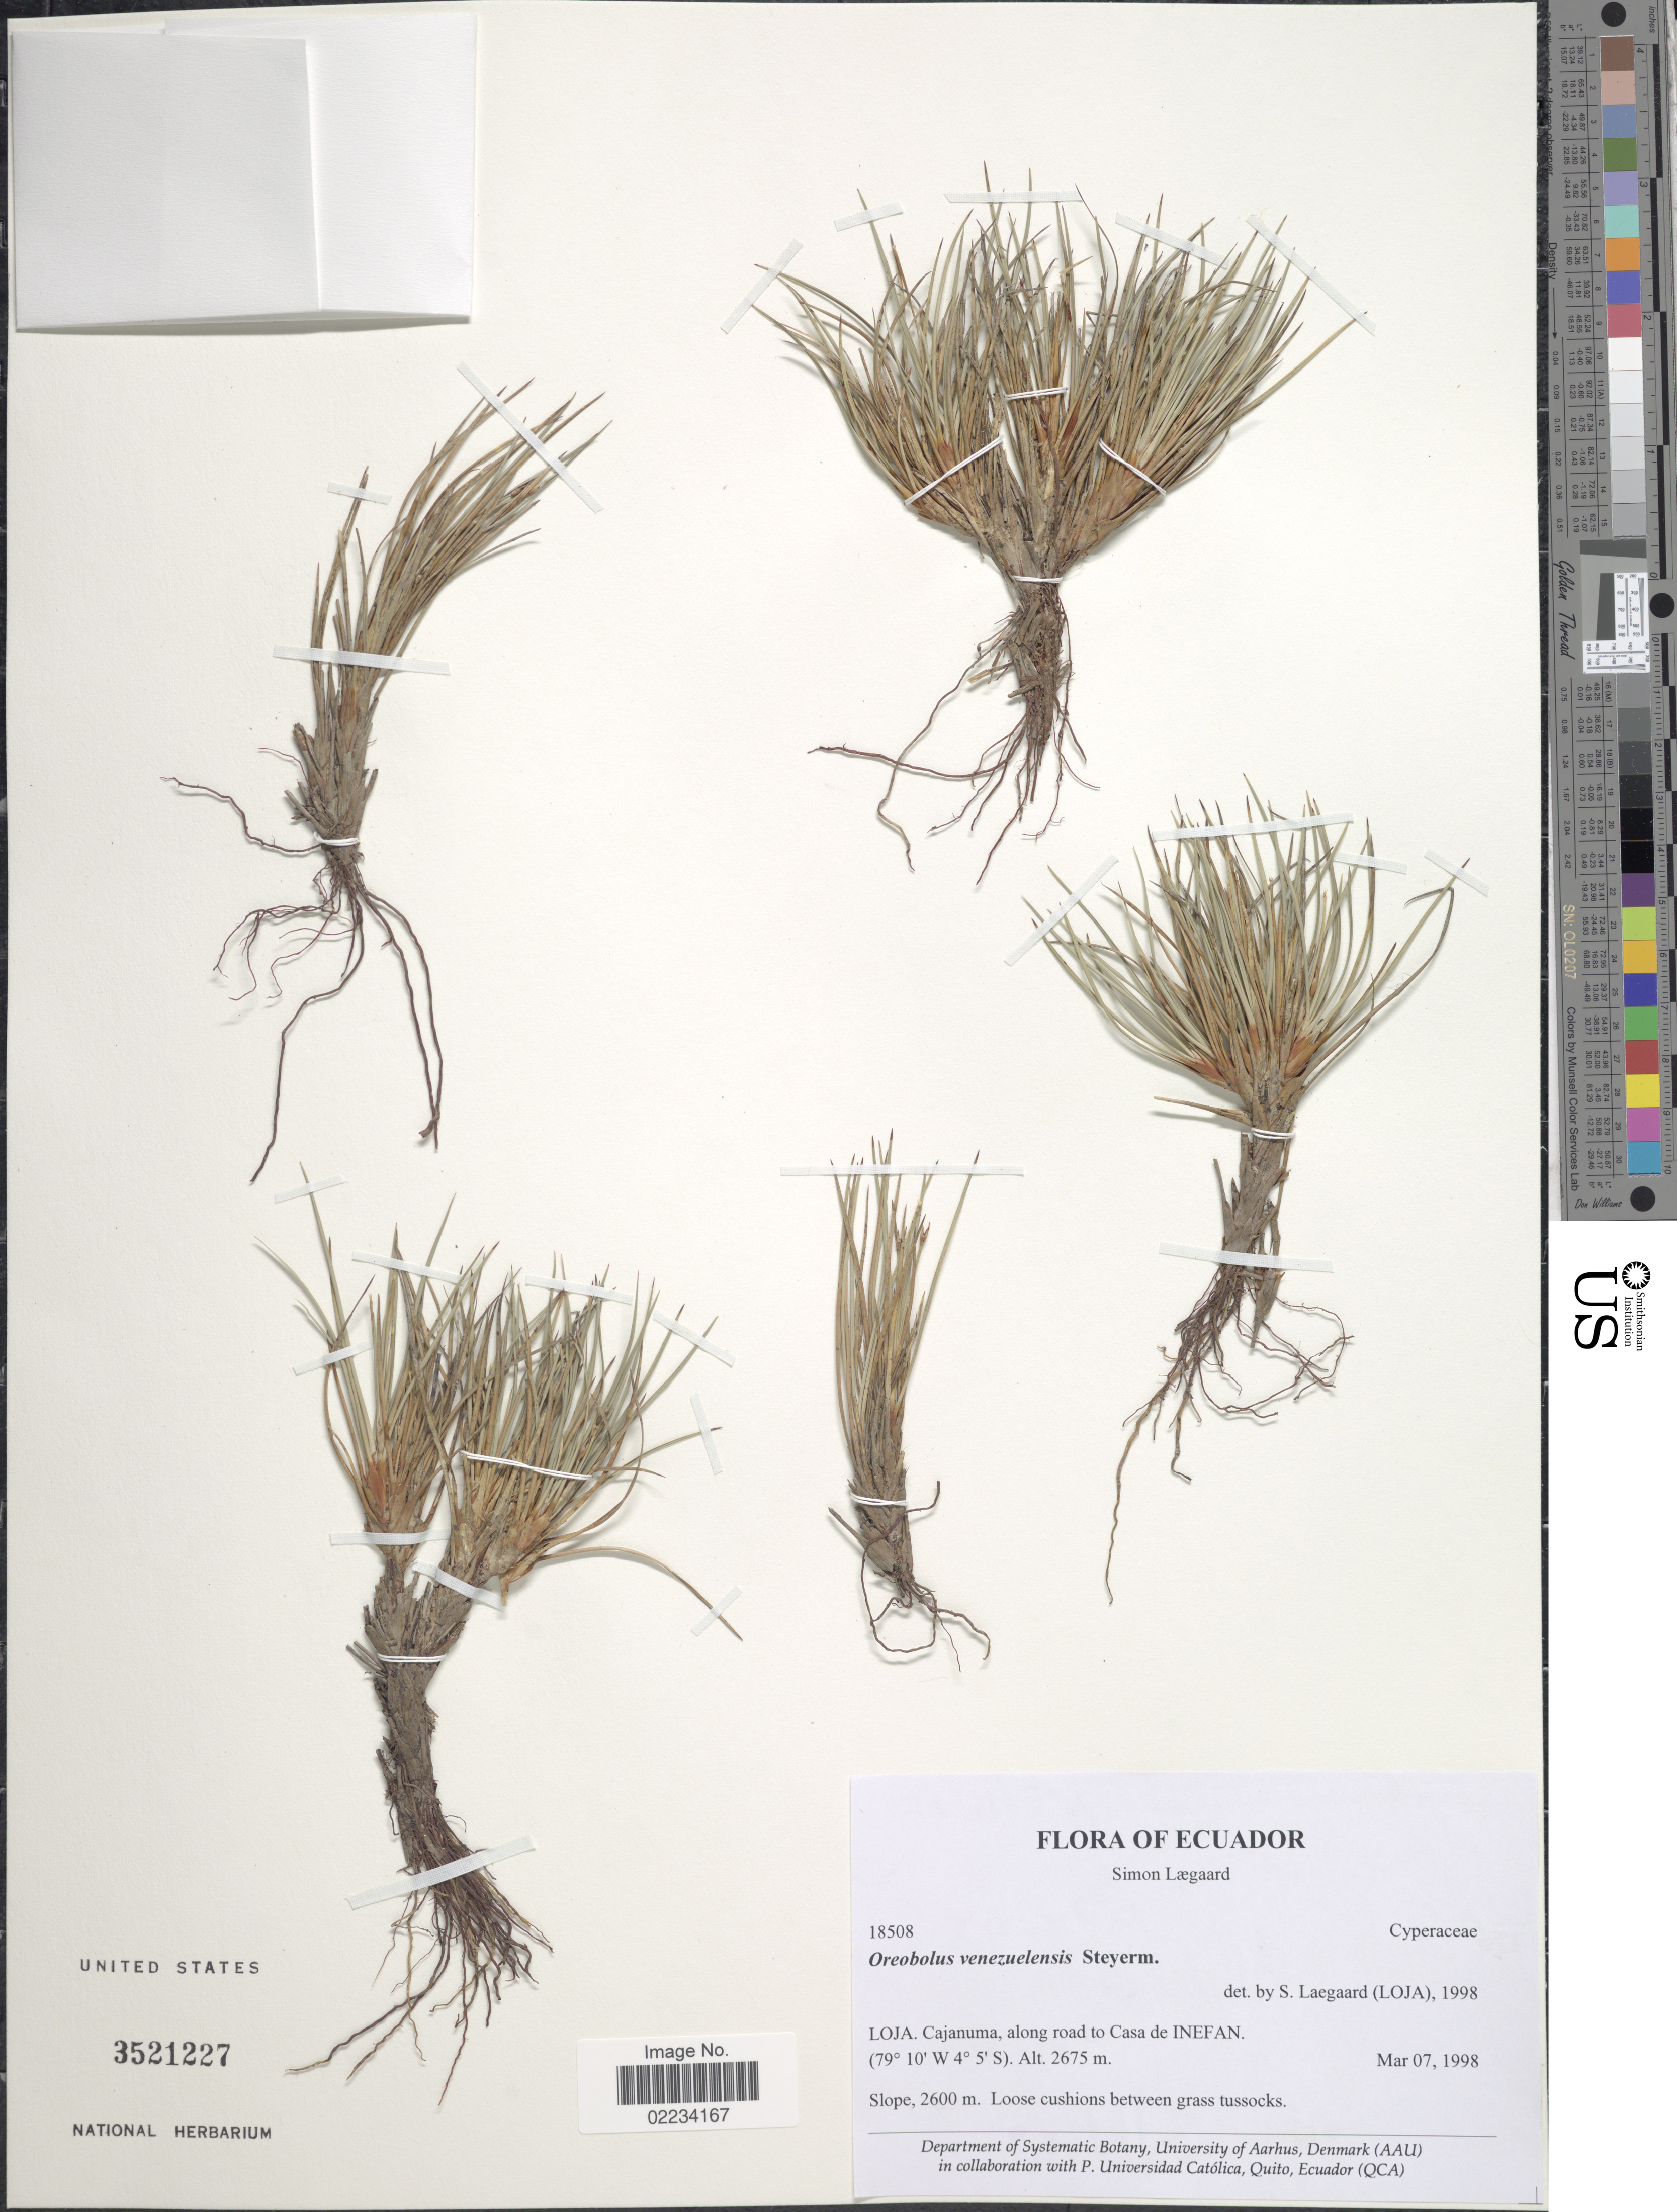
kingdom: Plantae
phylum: Tracheophyta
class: Liliopsida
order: Poales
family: Cyperaceae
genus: Oreobolus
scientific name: Oreobolus venezuelensis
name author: Steyerm.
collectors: S. Lægaard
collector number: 18508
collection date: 1998-03-07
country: Ecuador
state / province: Loja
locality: Cajanuma, along road to Casa de INEFAN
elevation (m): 2675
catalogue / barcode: US 3521227